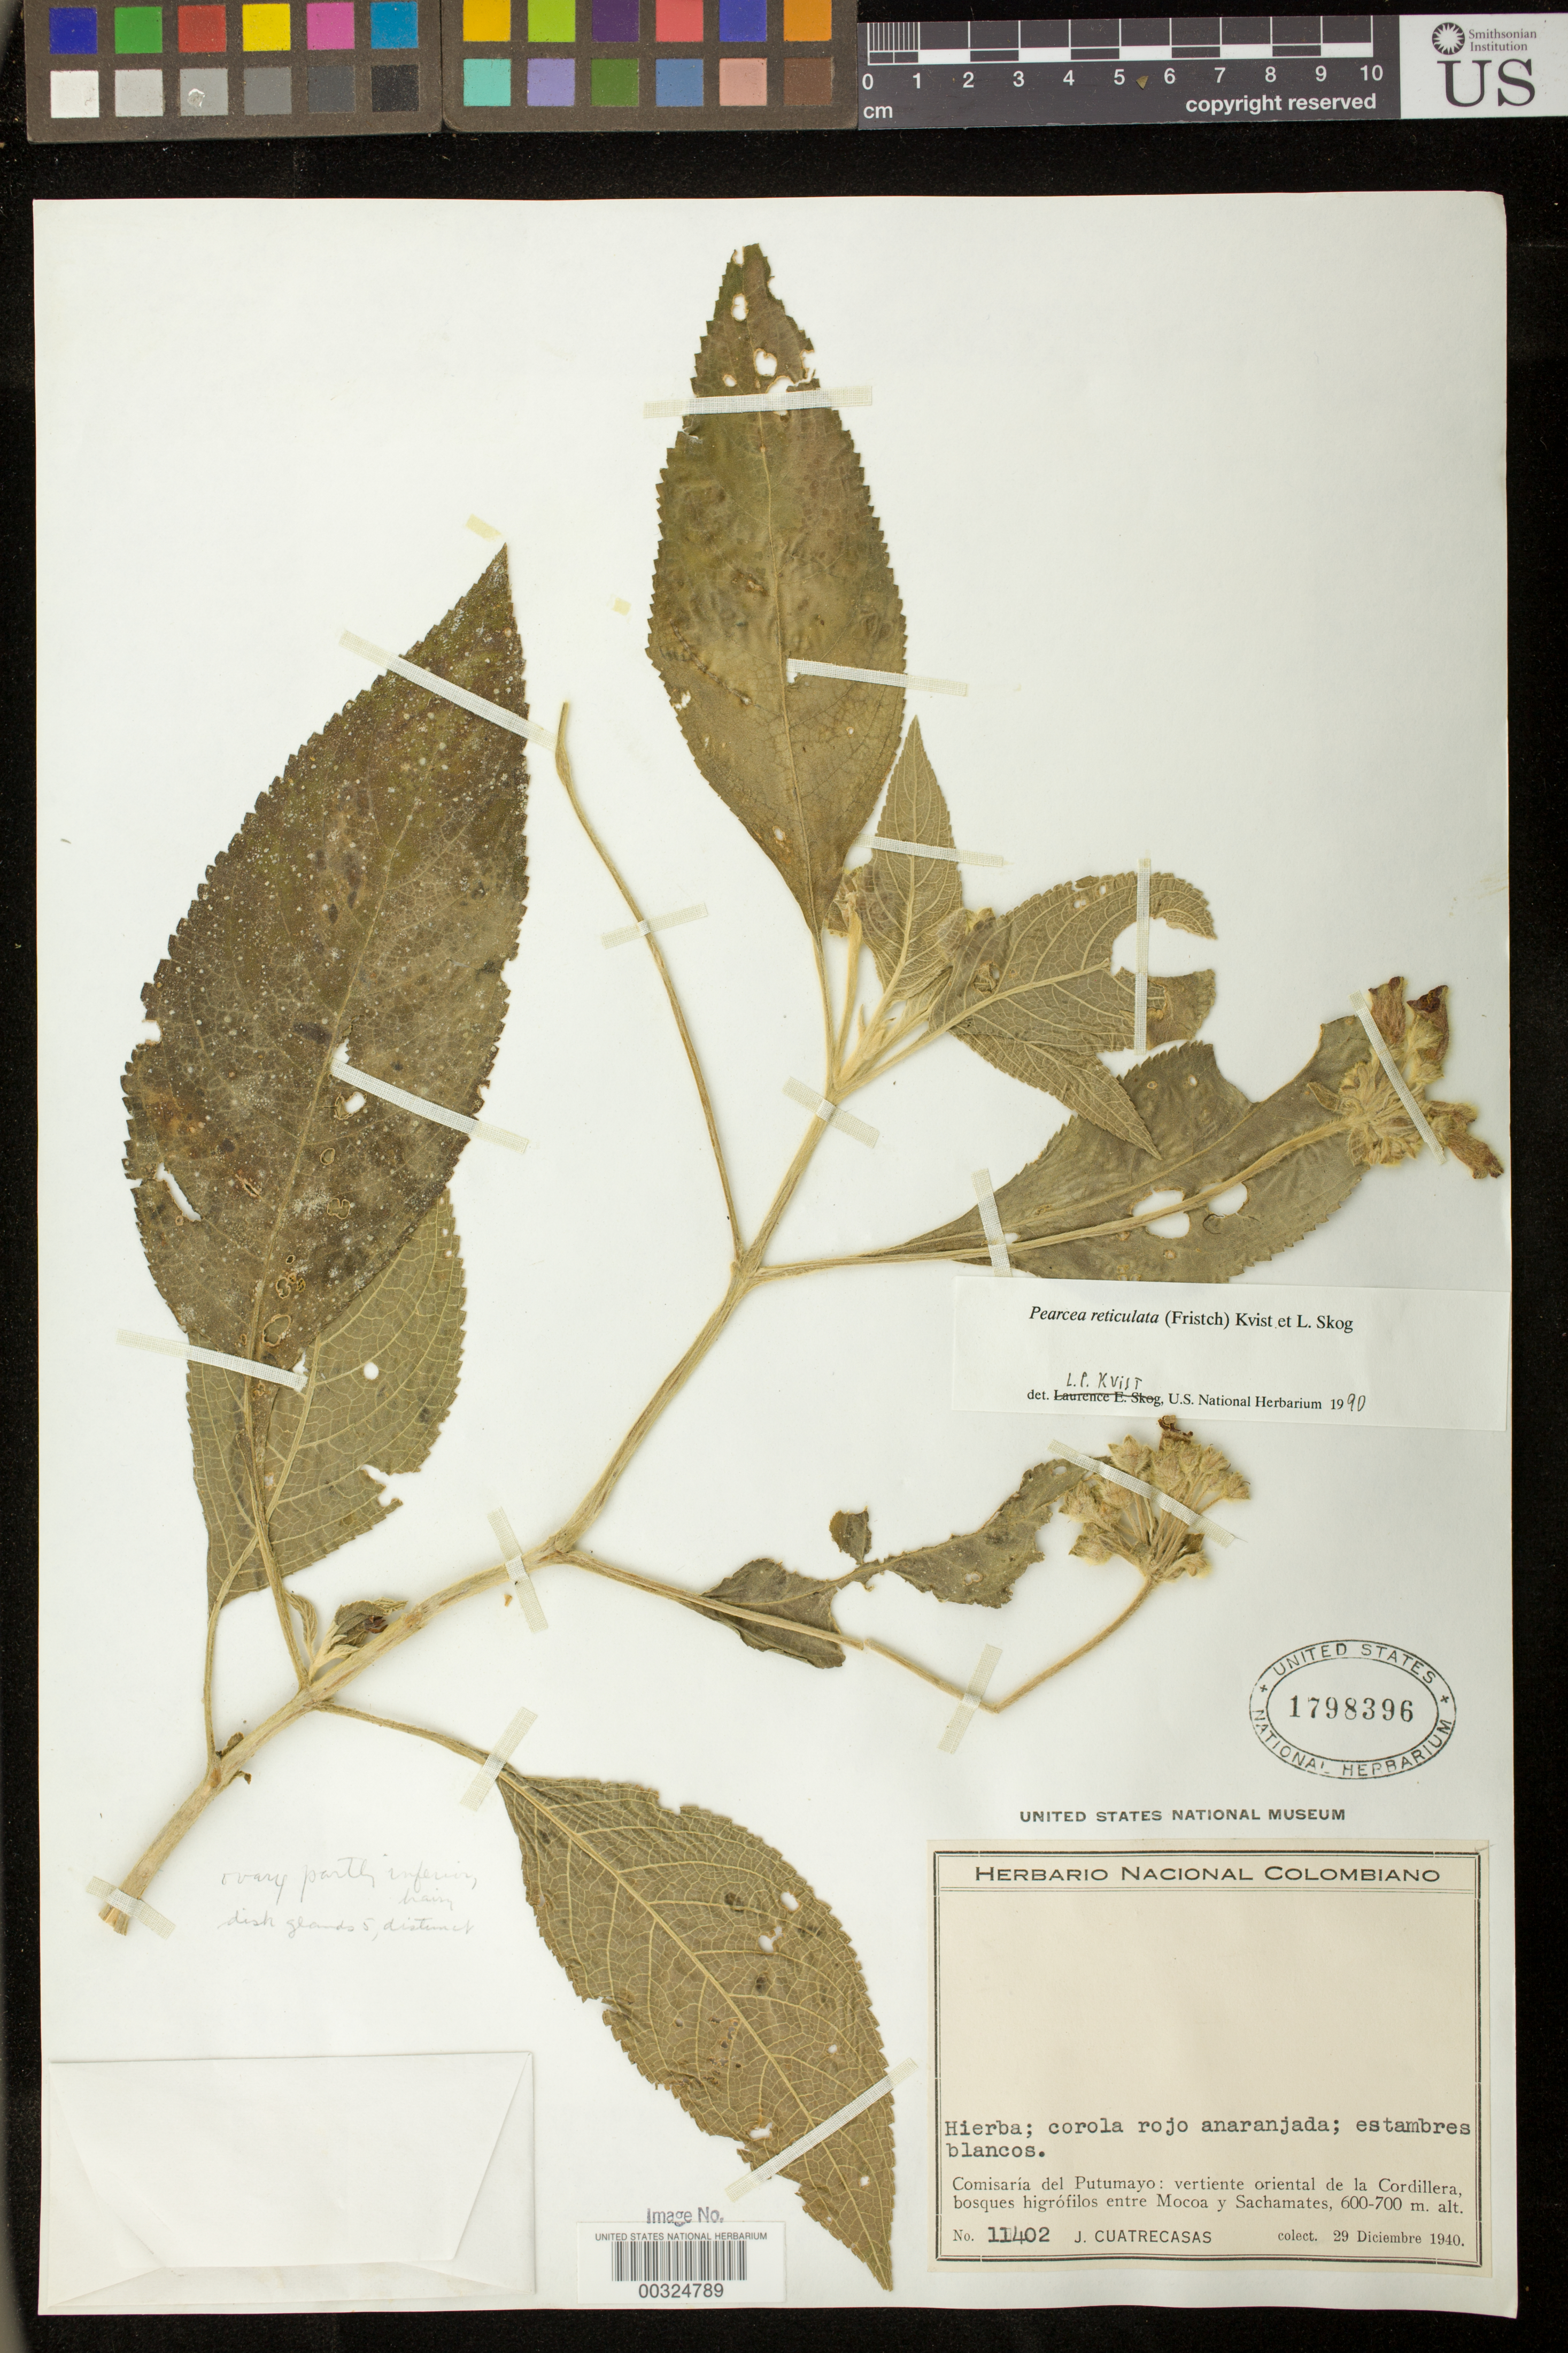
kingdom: Plantae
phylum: Tracheophyta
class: Magnoliopsida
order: Lamiales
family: Gesneriaceae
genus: Pearcea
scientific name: Pearcea reticulata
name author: (Fritsch) L.P. Kvist & L.E. Skog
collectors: J. Cuatrecasas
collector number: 11402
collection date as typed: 29 Dec 1940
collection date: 1940-12-29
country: Colombia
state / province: Putumayo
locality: Vertiente oriental de la Cordillera, entre Mocoa Y Sachamates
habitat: Bosques higrofilos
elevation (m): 600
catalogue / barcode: US 1798396